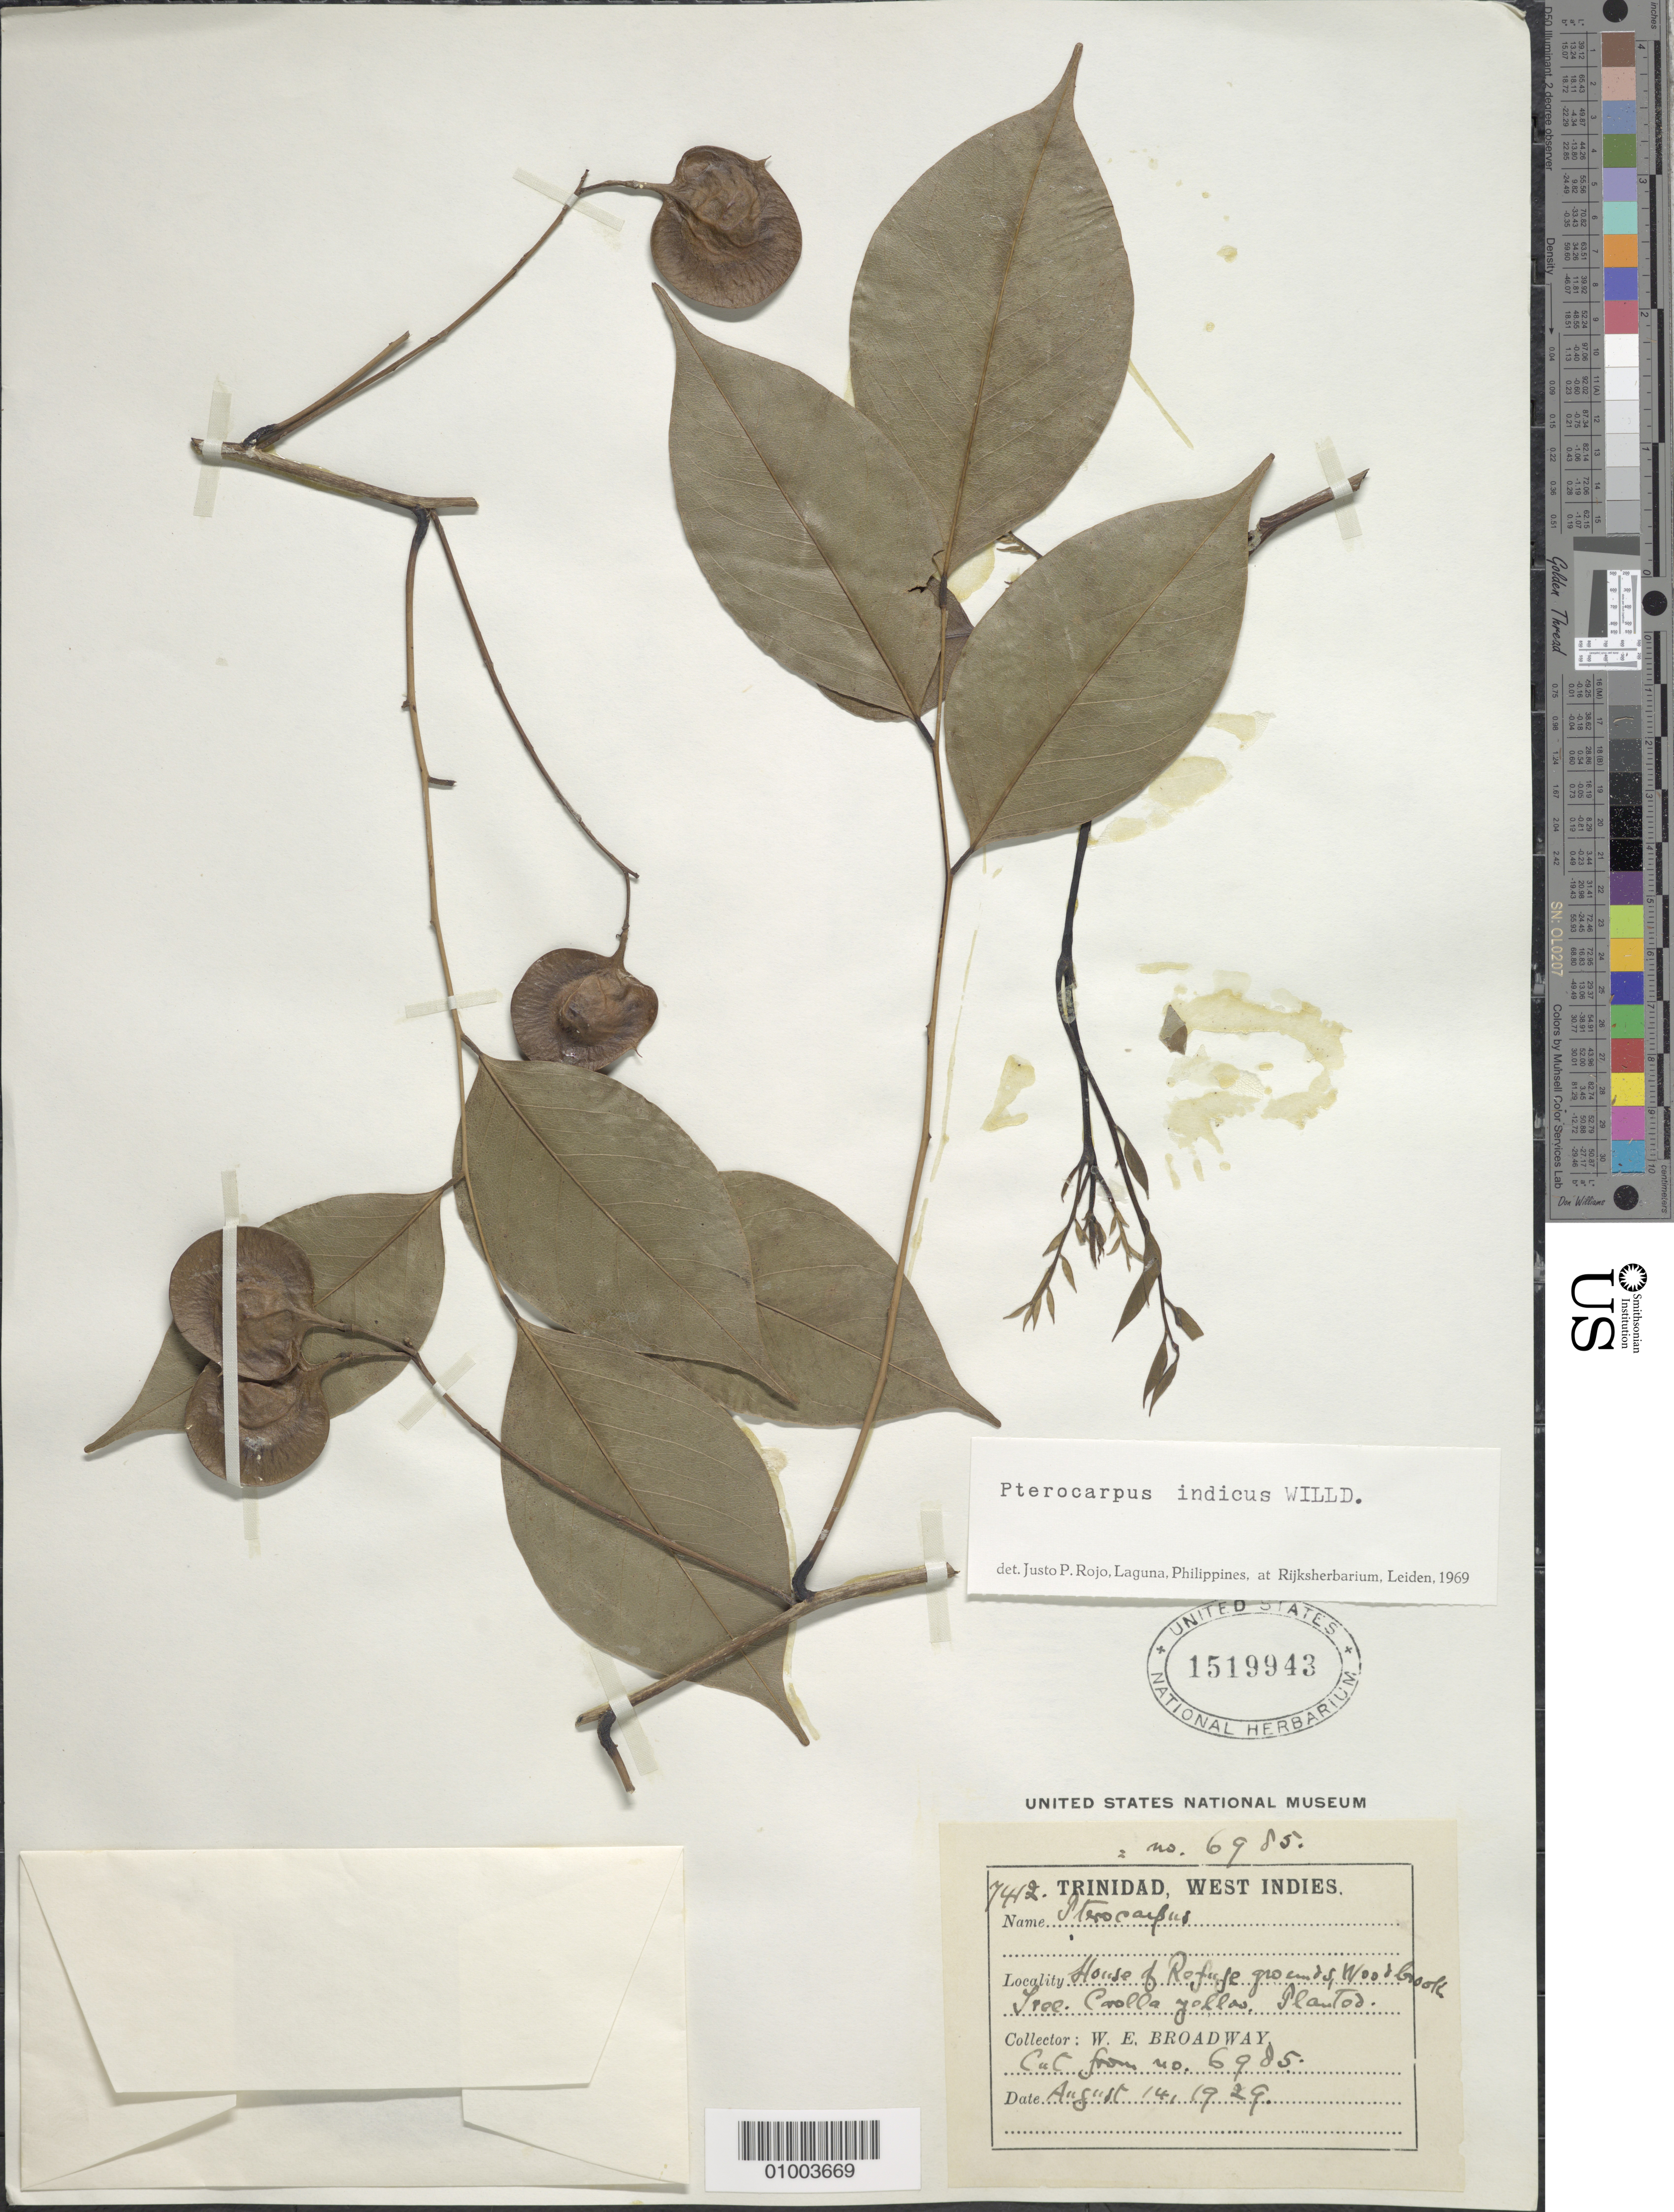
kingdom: Plantae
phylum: Tracheophyta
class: Magnoliopsida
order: Fabales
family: Fabaceae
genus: Pterocarpus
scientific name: Pterocarpus indicus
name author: Willd.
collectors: W. E. Broadway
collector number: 6985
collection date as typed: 14 Aug 1929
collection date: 1929-08-14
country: Trinidad and Tobago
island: Trinidad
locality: House of Refuge grounds, Wood book tree. Corolla yollas, planted.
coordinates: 0 N, 0 E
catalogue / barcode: US 159943